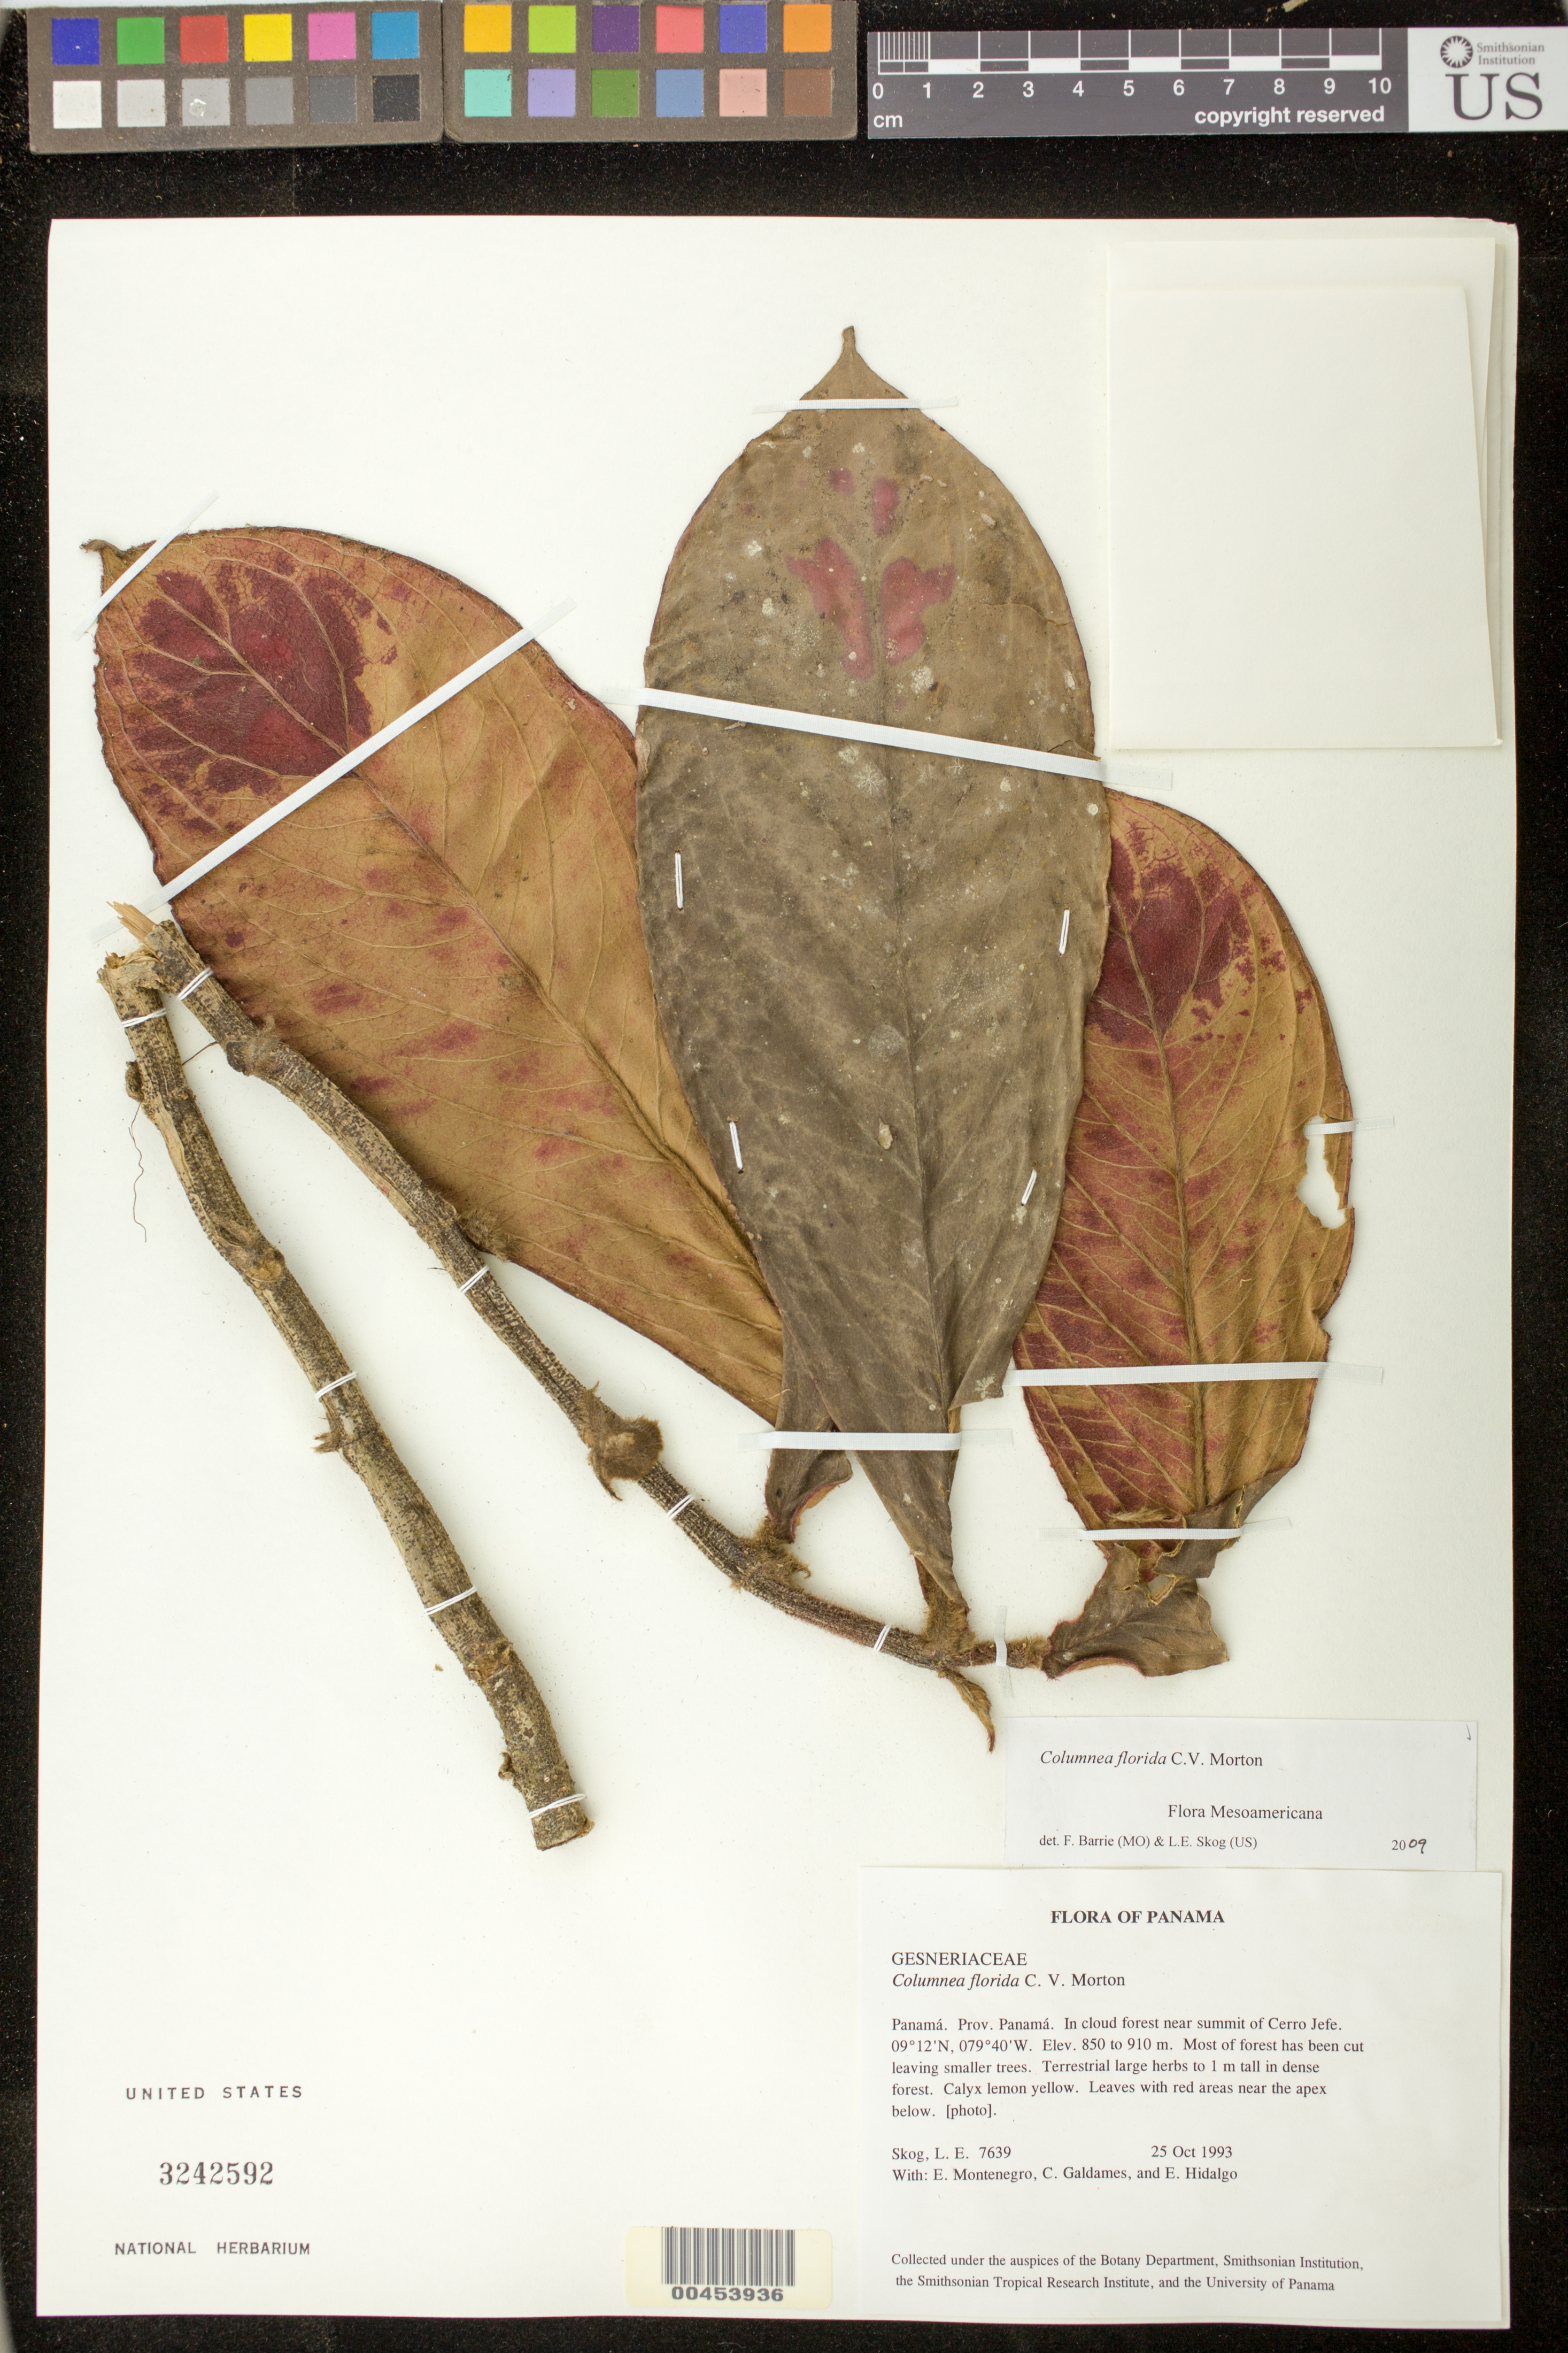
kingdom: Plantae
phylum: Tracheophyta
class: Magnoliopsida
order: Lamiales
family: Gesneriaceae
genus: Columnea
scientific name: Columnea florida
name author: C.V. Morton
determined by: Barrie, F. R.; Skog, Laurence E.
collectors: L. E. Skog, E. Montenegro, C. Galdames & E. Hildalgo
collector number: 7639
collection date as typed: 25 Oct 1993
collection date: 1993-10-25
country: Panama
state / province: Panamá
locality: In cloud forest near summit of Cerro Jefe.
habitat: Most of forest has been cut leaving smaller trees.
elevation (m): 850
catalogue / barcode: US 3242592